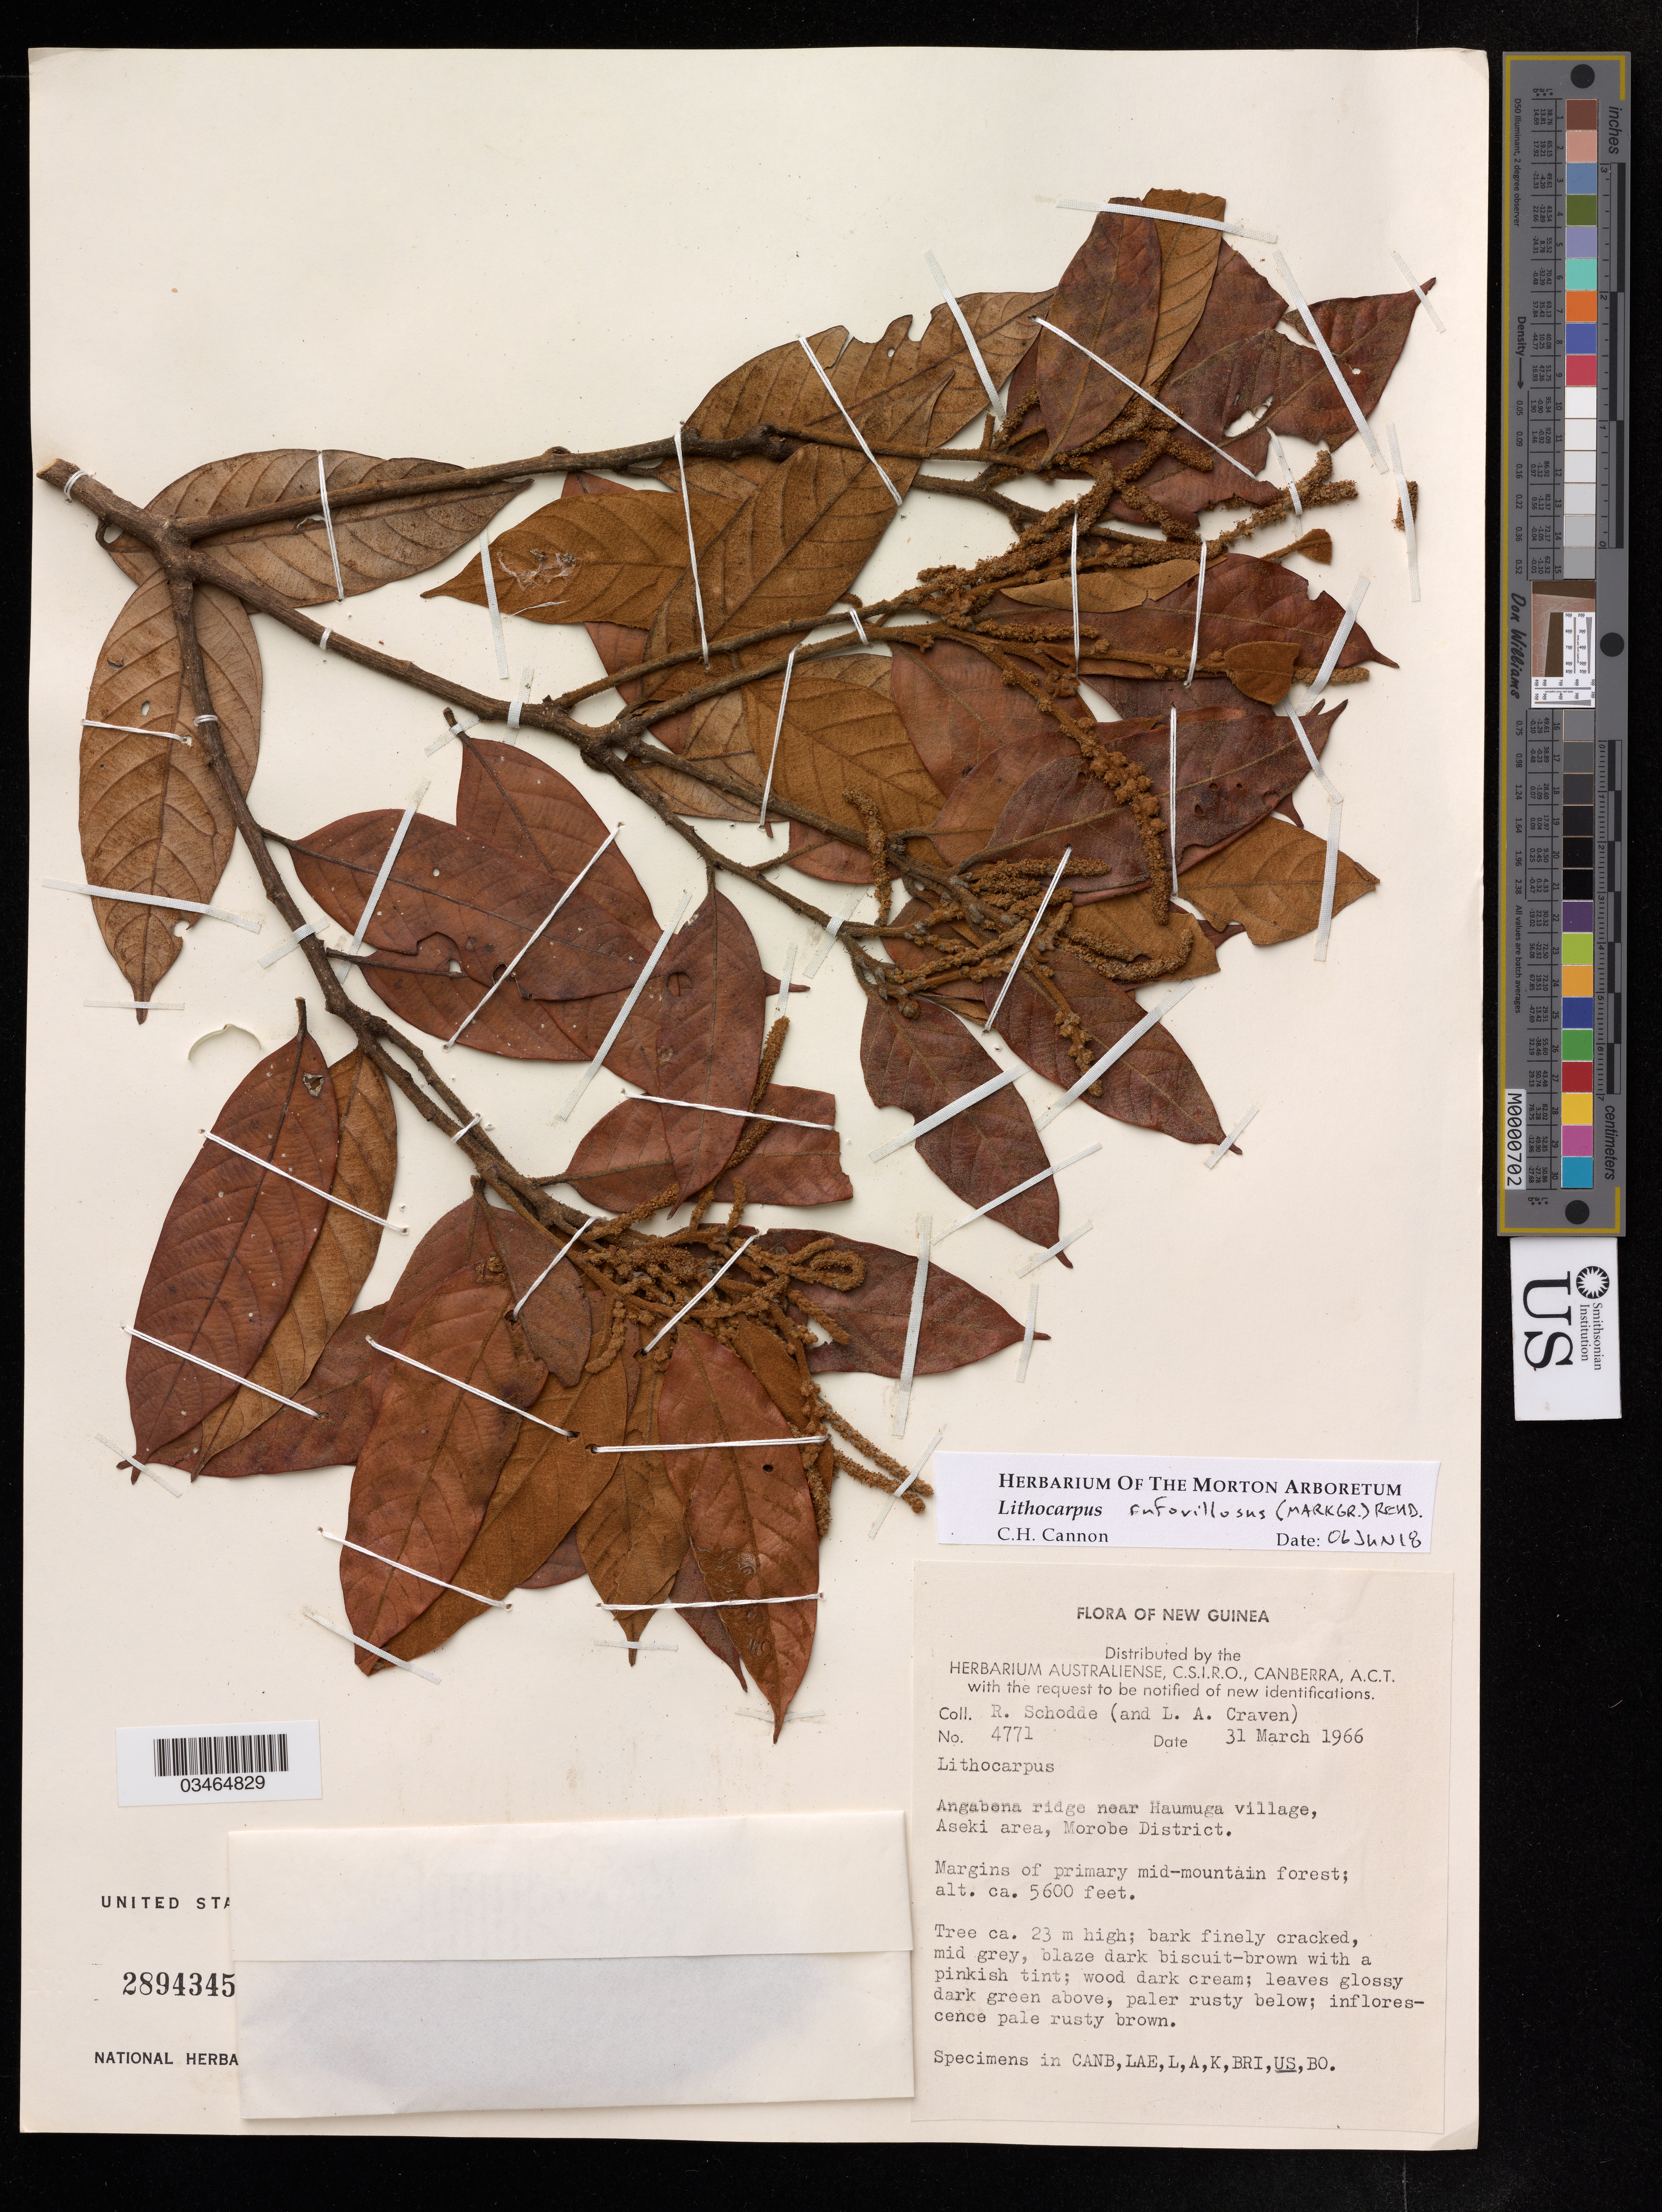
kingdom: Plantae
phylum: Tracheophyta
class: Magnoliopsida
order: Fagales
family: Fagaceae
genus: Lithocarpus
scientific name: Lithocarpus rufovillosus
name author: (Markgr.) Rehder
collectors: R. Schodde & L. Craven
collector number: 4771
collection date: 1966-03-31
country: Papua New Guinea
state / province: Morobe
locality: Angabena ridge near Haumuga village, Aseki area, Morobe District.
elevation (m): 1707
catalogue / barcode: US 2894345